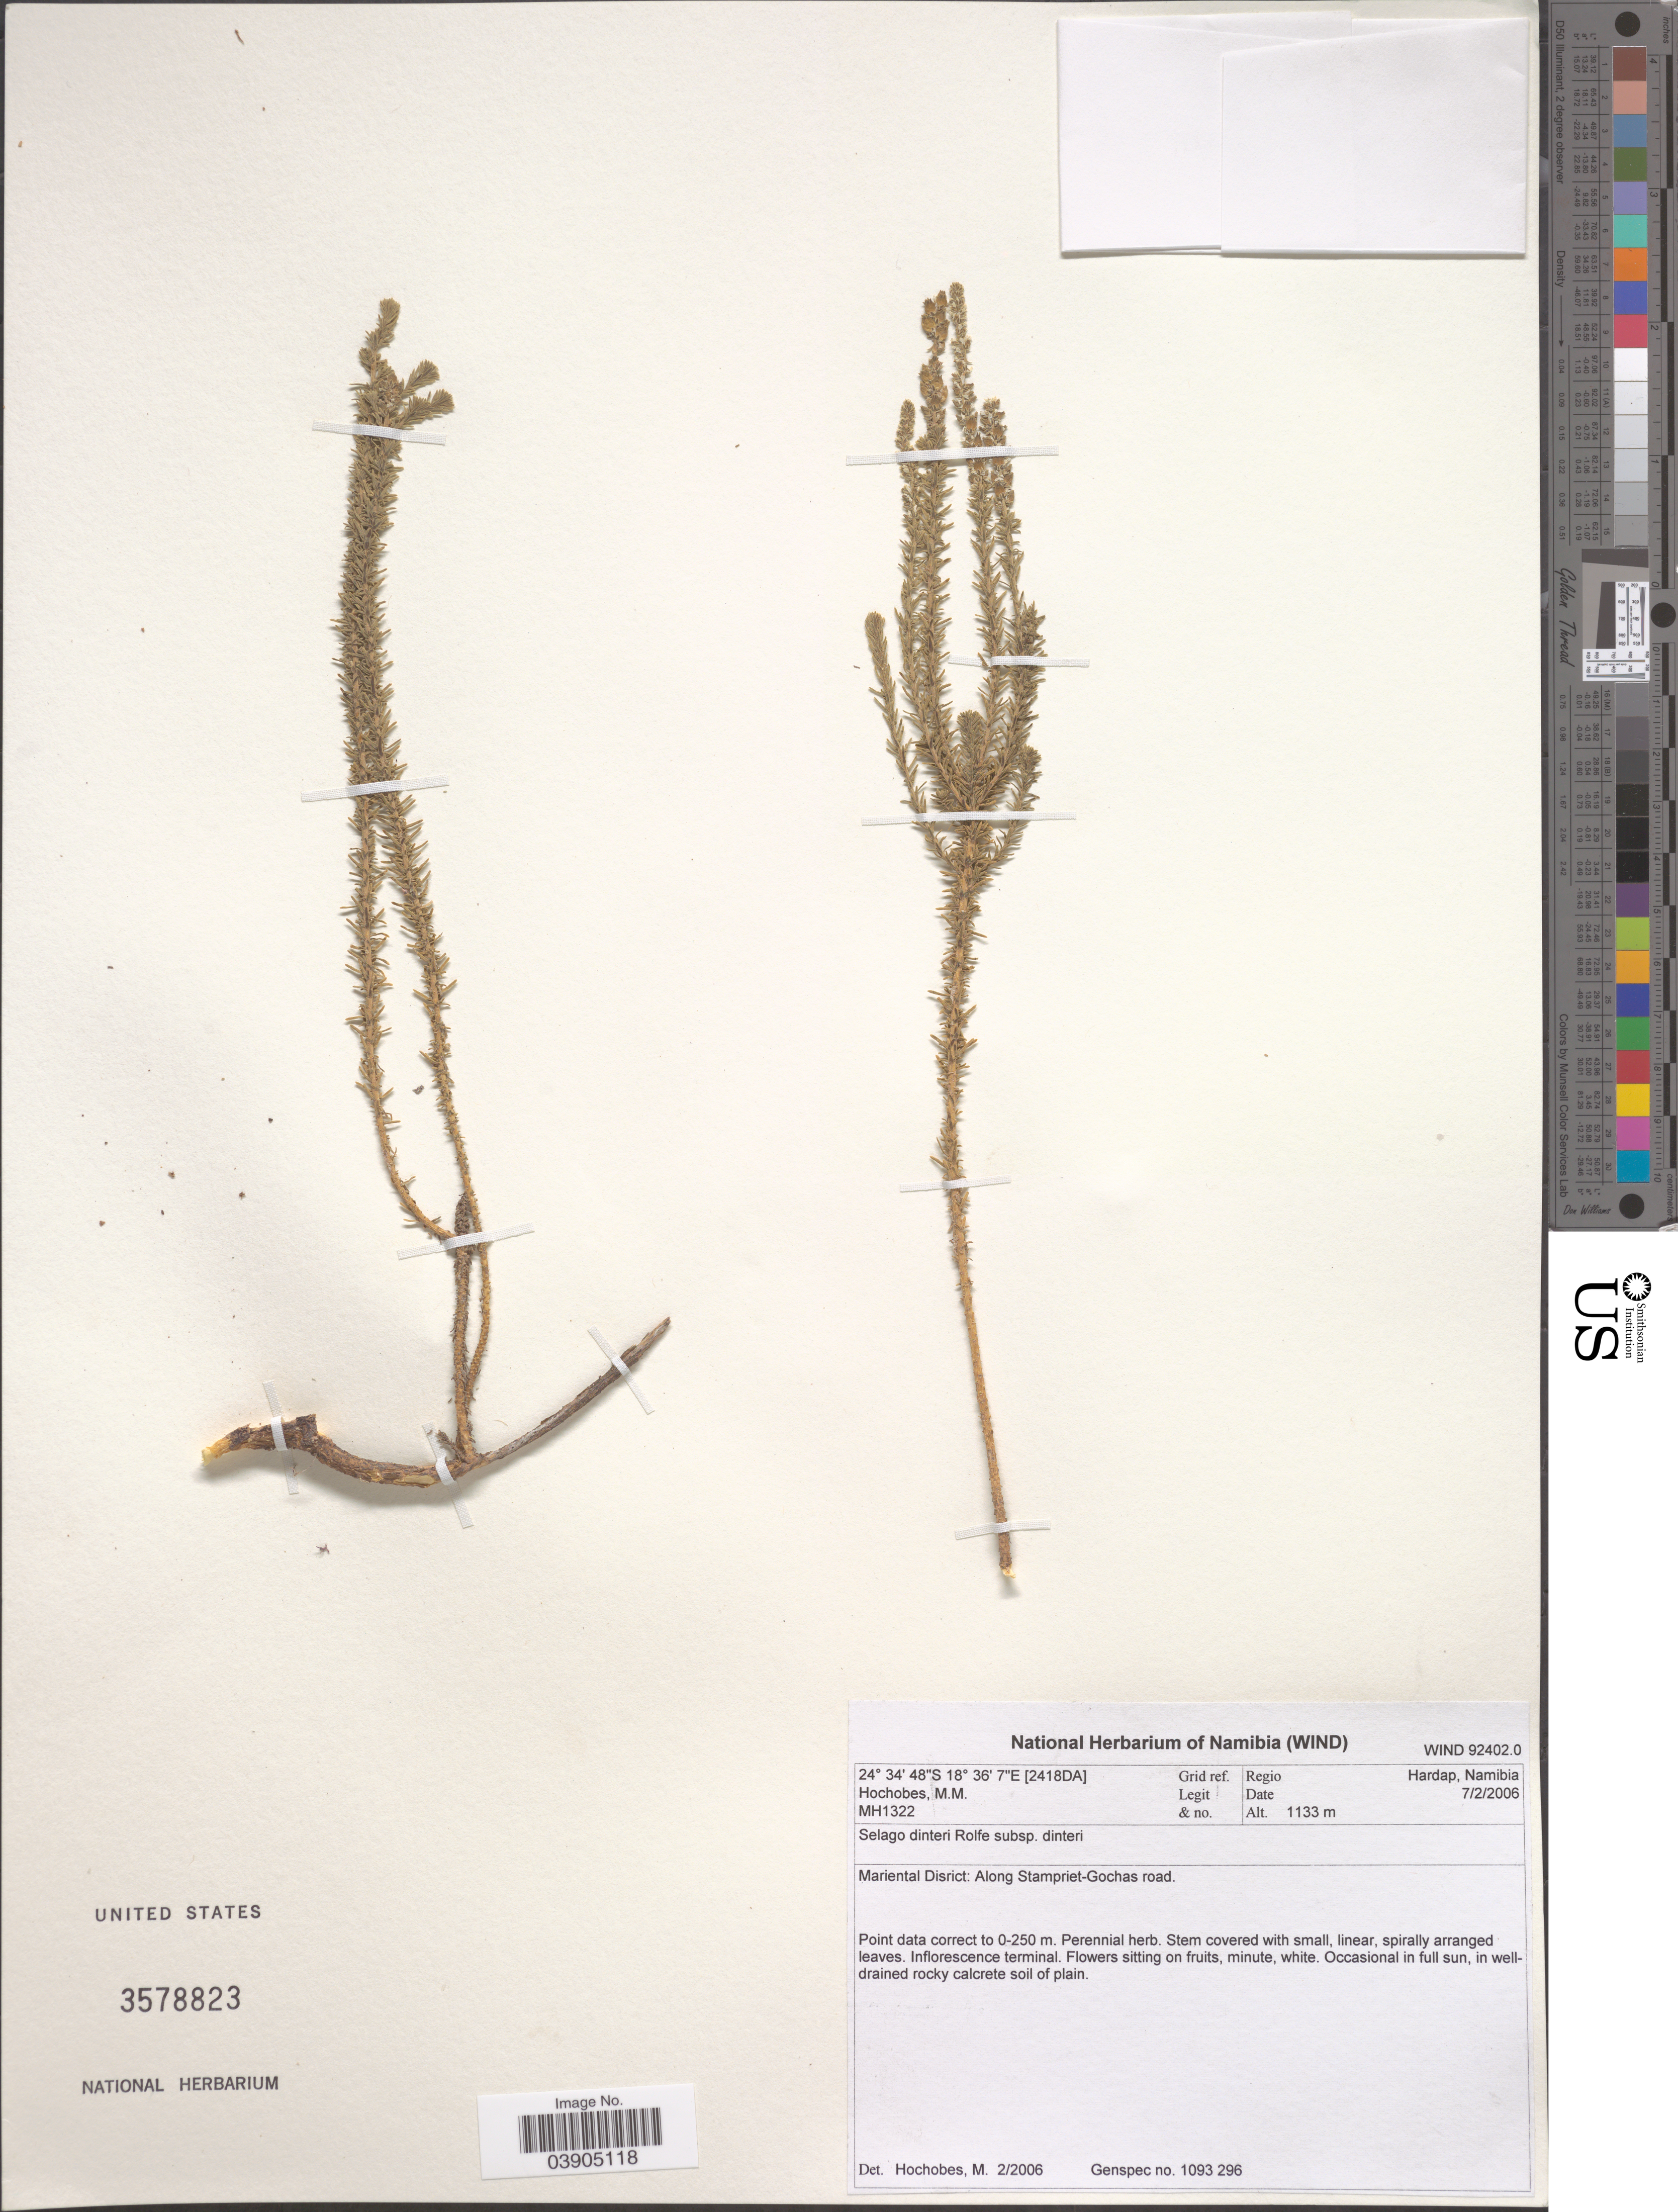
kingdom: Plantae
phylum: Tracheophyta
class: Magnoliopsida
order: Lamiales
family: Scrophulariaceae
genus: Selago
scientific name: Selago dinteri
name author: Rolfe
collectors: M. Hochobes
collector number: MH1322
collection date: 2006-02-07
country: Namibia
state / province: Hardap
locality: Grid ref. [2418DA]. Regio Hardap, Namibia. Mariental District: Along Stampriet-Gochas road.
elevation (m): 1133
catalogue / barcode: US 3578823